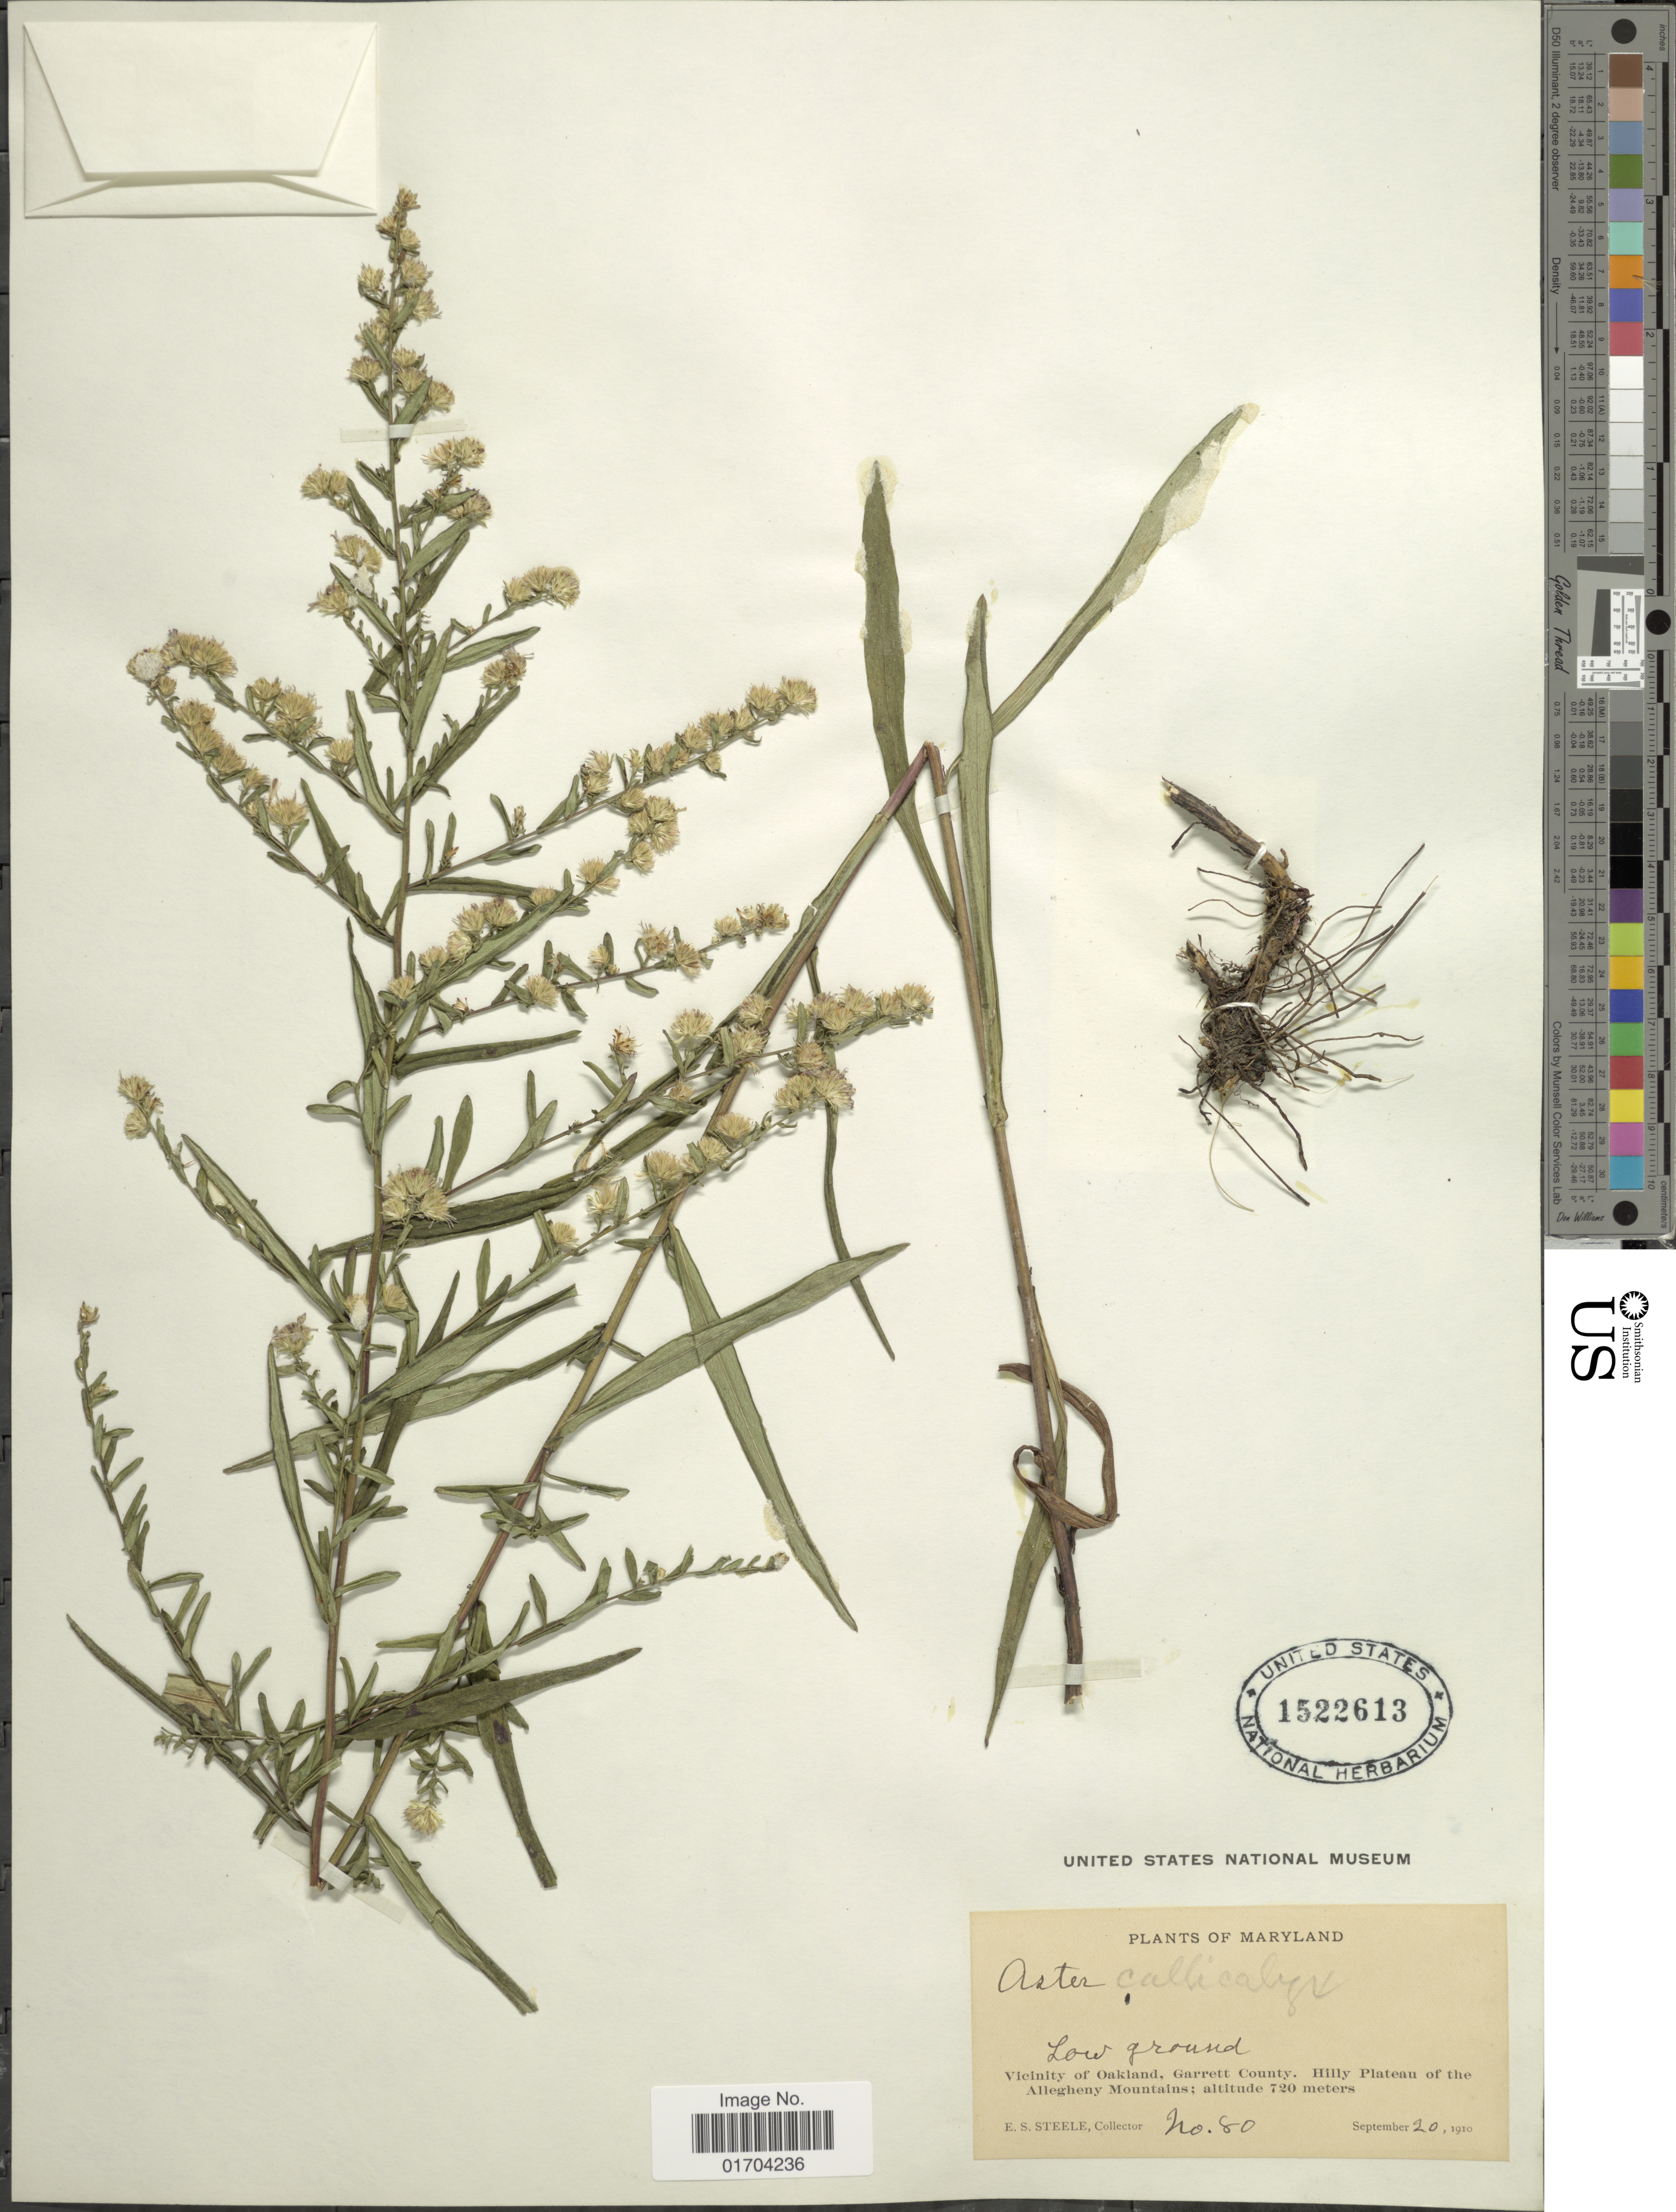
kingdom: Plantae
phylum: Tracheophyta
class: Magnoliopsida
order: Asterales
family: Asteraceae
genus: Symphyotrichum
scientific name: Symphyotrichum sp.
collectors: E. Steele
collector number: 80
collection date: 1910-09-20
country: United States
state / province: Maryland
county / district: Garrett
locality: Low ground,Vicinity of Oakland, Garrett County. Hilly Plateau of the Allegheny Mountains.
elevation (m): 720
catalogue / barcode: US 1522613